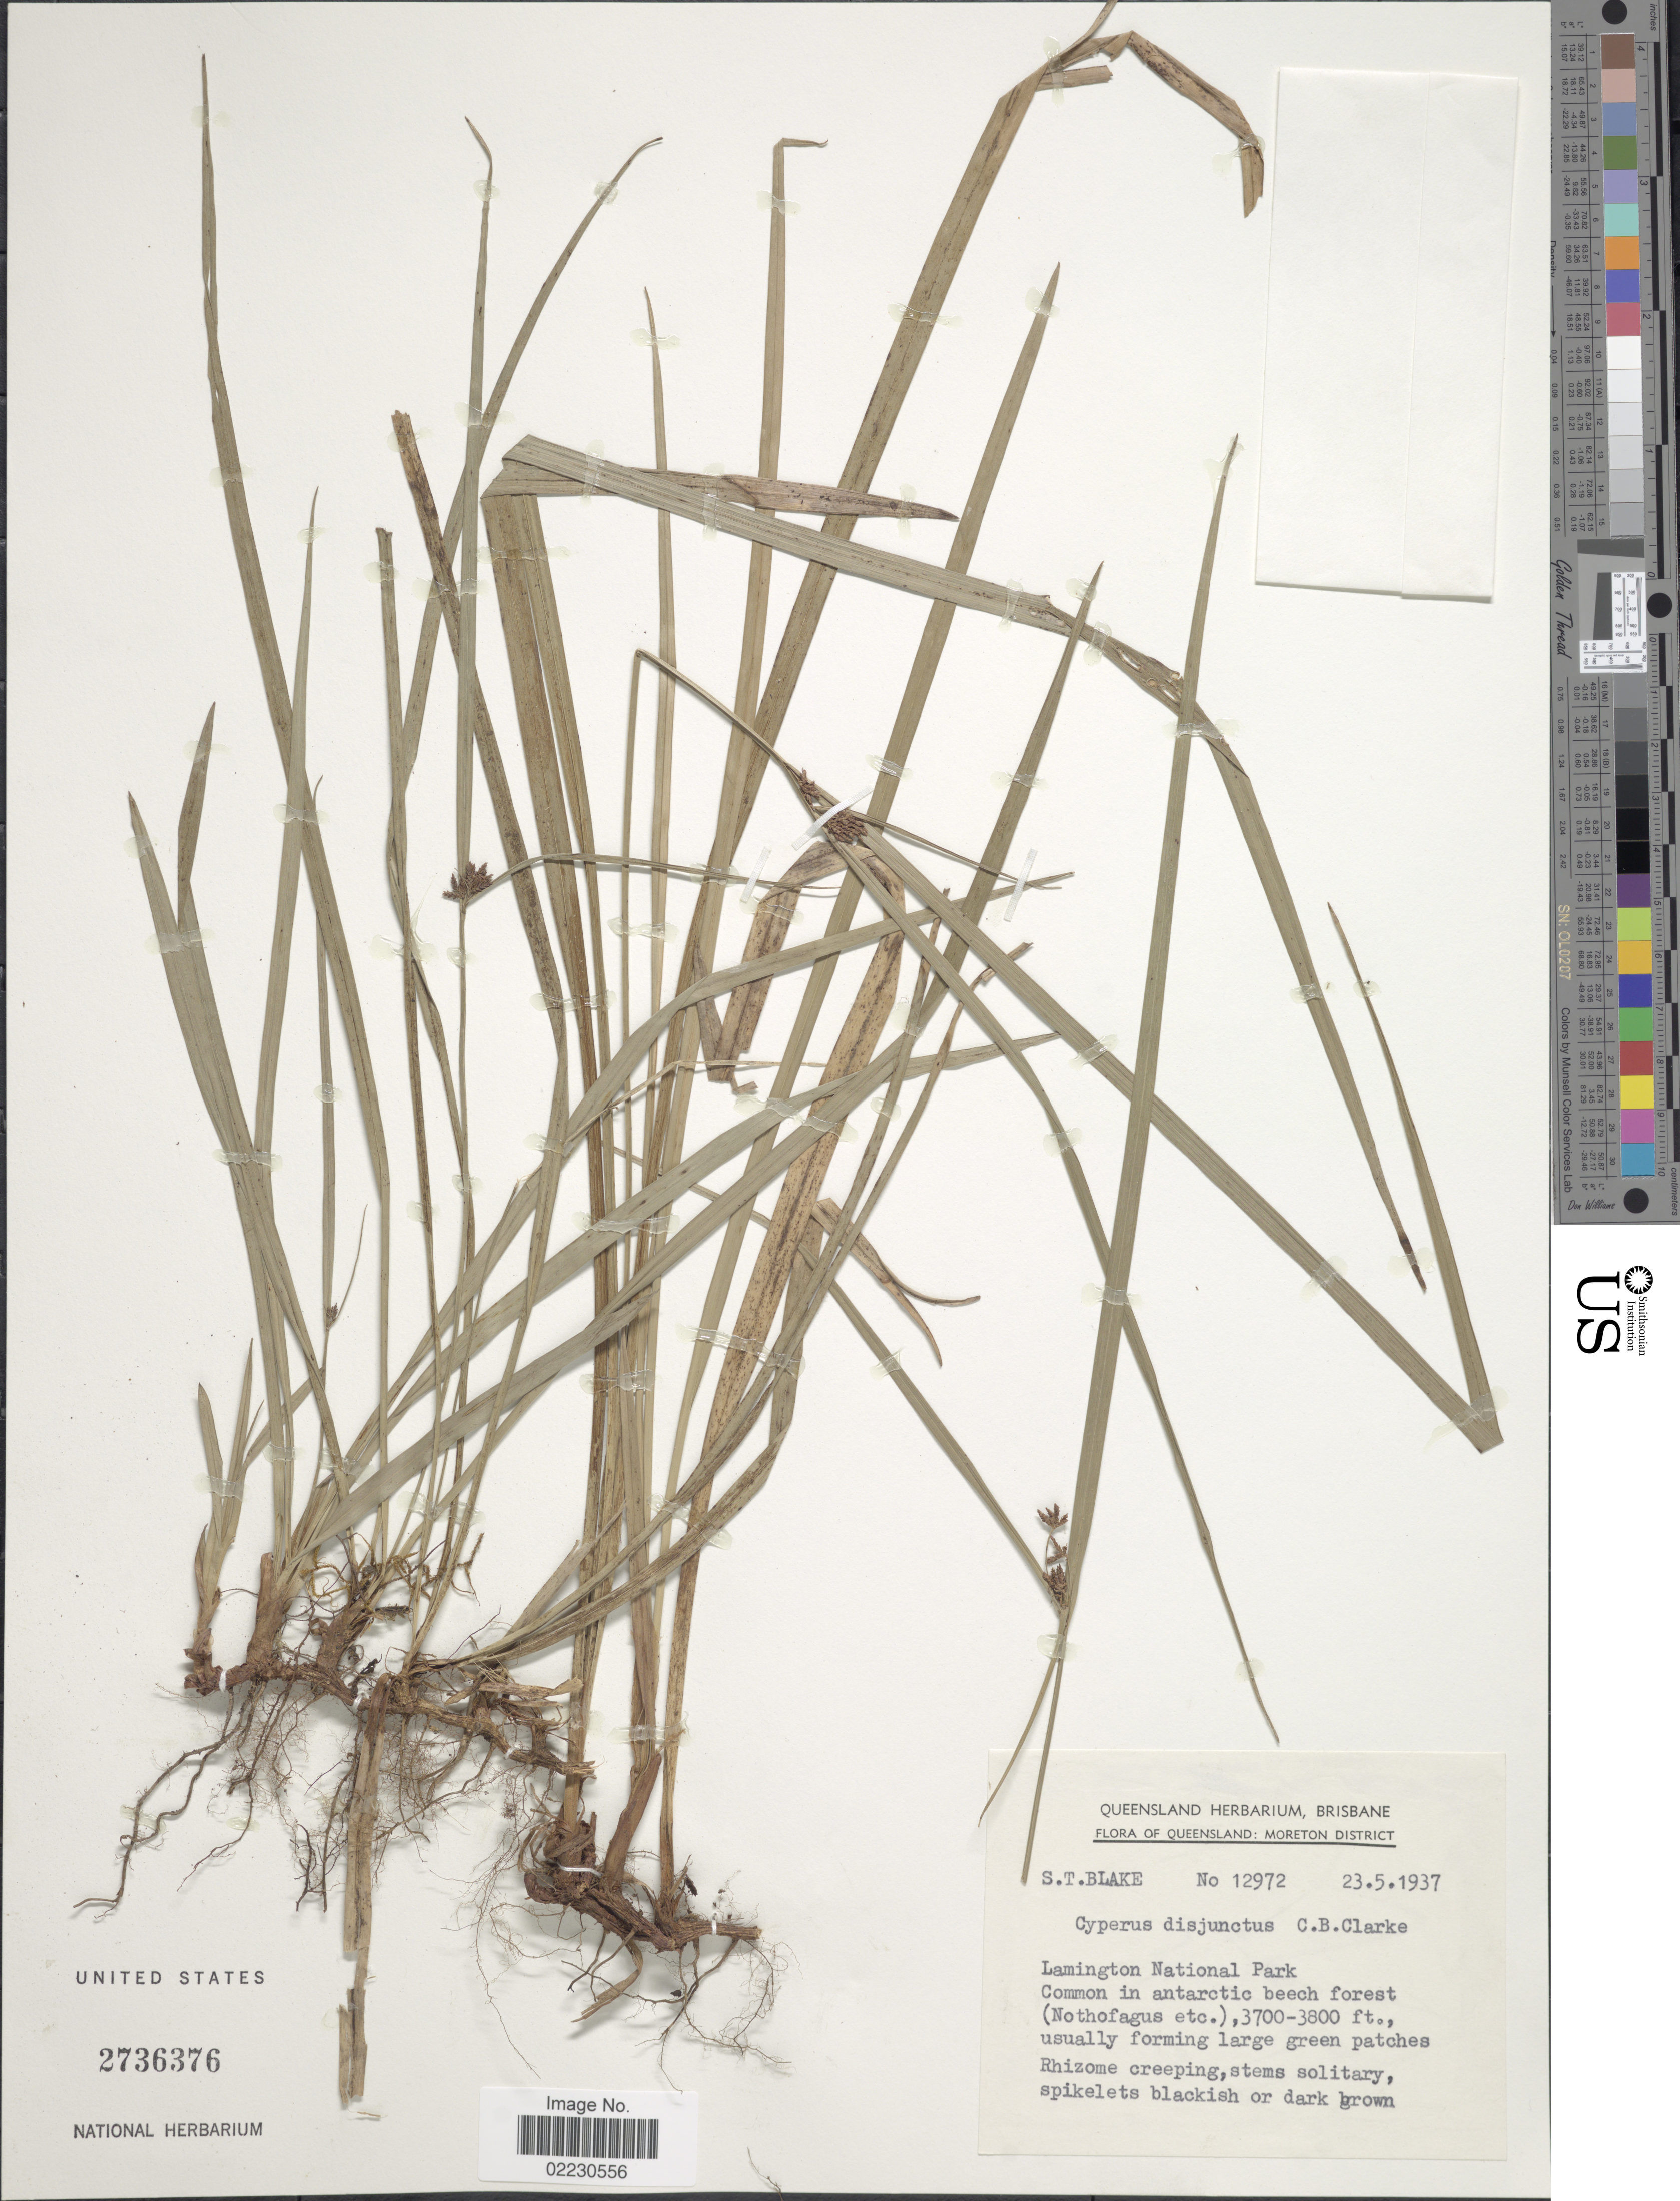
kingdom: Plantae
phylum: Tracheophyta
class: Liliopsida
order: Poales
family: Cyperaceae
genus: Cyperus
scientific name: Cyperus disjunctus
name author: C.B. Clarke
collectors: S. T. Blake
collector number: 12972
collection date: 1937-05-23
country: Australia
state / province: Queensland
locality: Moreton District. Lamington National Park. Common in antarctic beech forest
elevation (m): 1128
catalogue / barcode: US 2736376